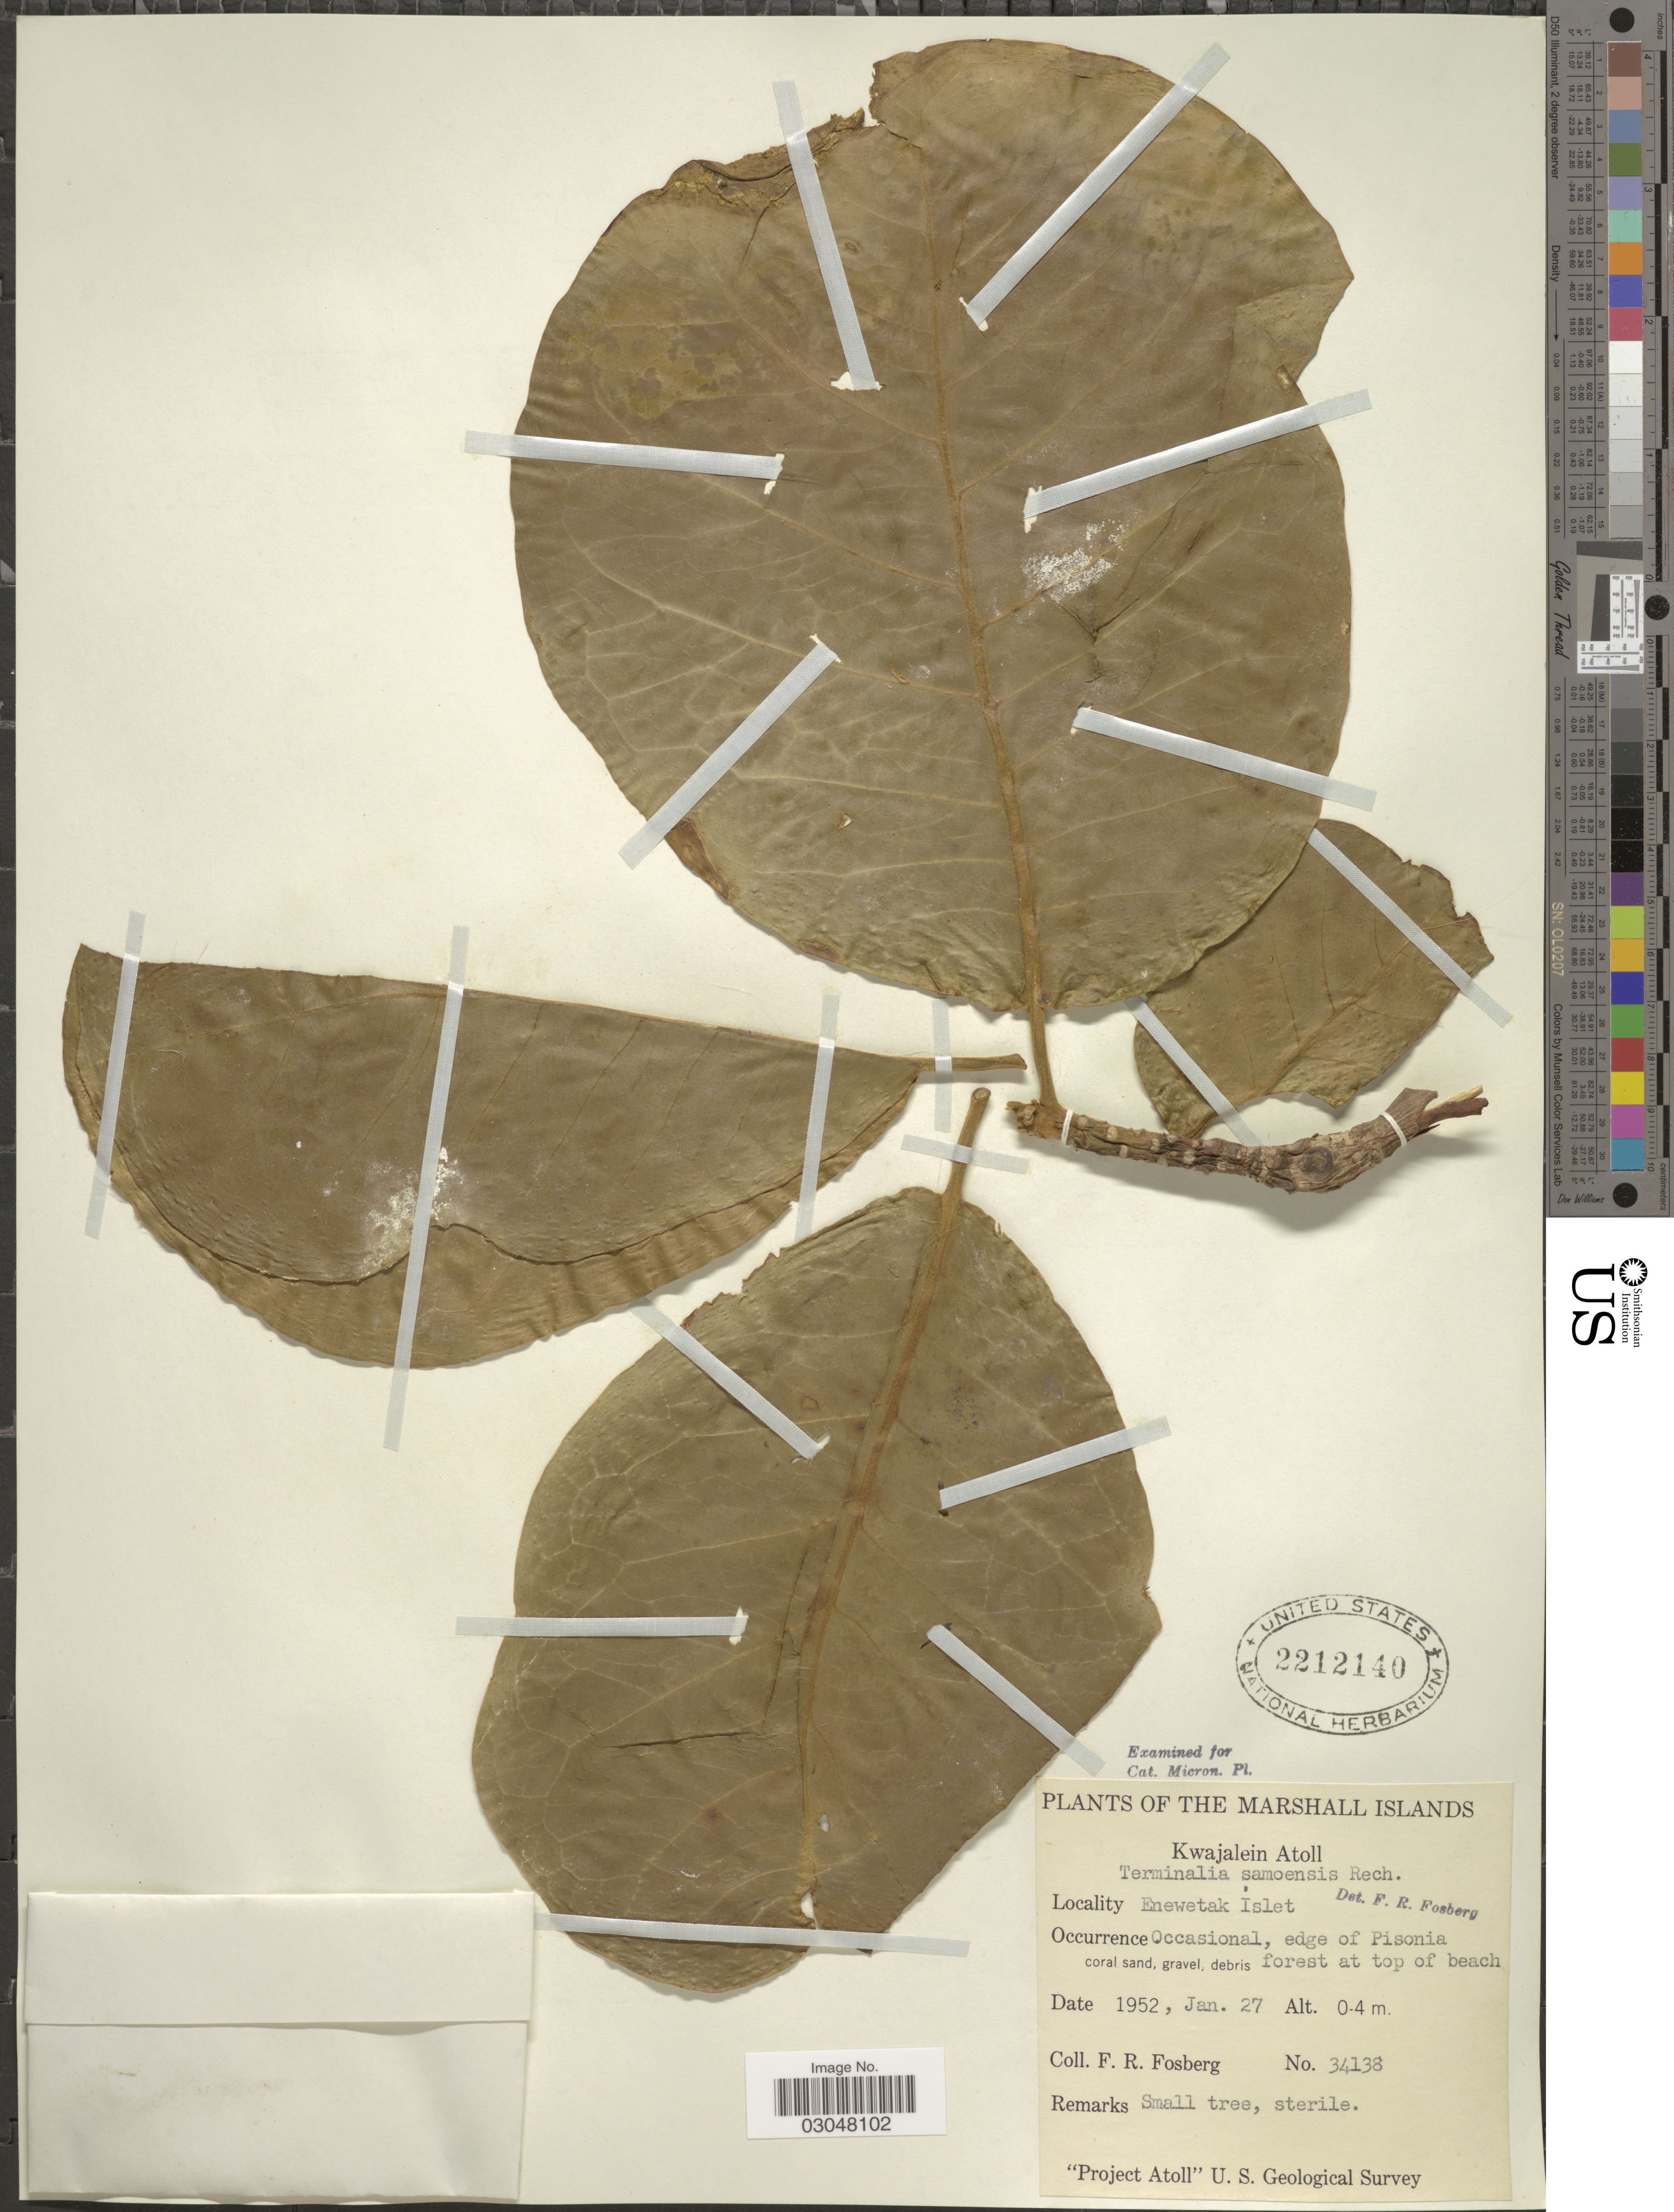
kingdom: Plantae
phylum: Tracheophyta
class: Magnoliopsida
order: Myrtales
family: Combretaceae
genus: Terminalia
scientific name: Terminalia samoensis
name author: Rech.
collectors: F. R. Fosberg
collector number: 34138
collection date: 1952-01-27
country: Marshall Islands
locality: Kwajalein Atoll. Enewetak Islet. Edge of Pisonia forest at top of beach. Atoll.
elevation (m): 0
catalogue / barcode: US 2212140